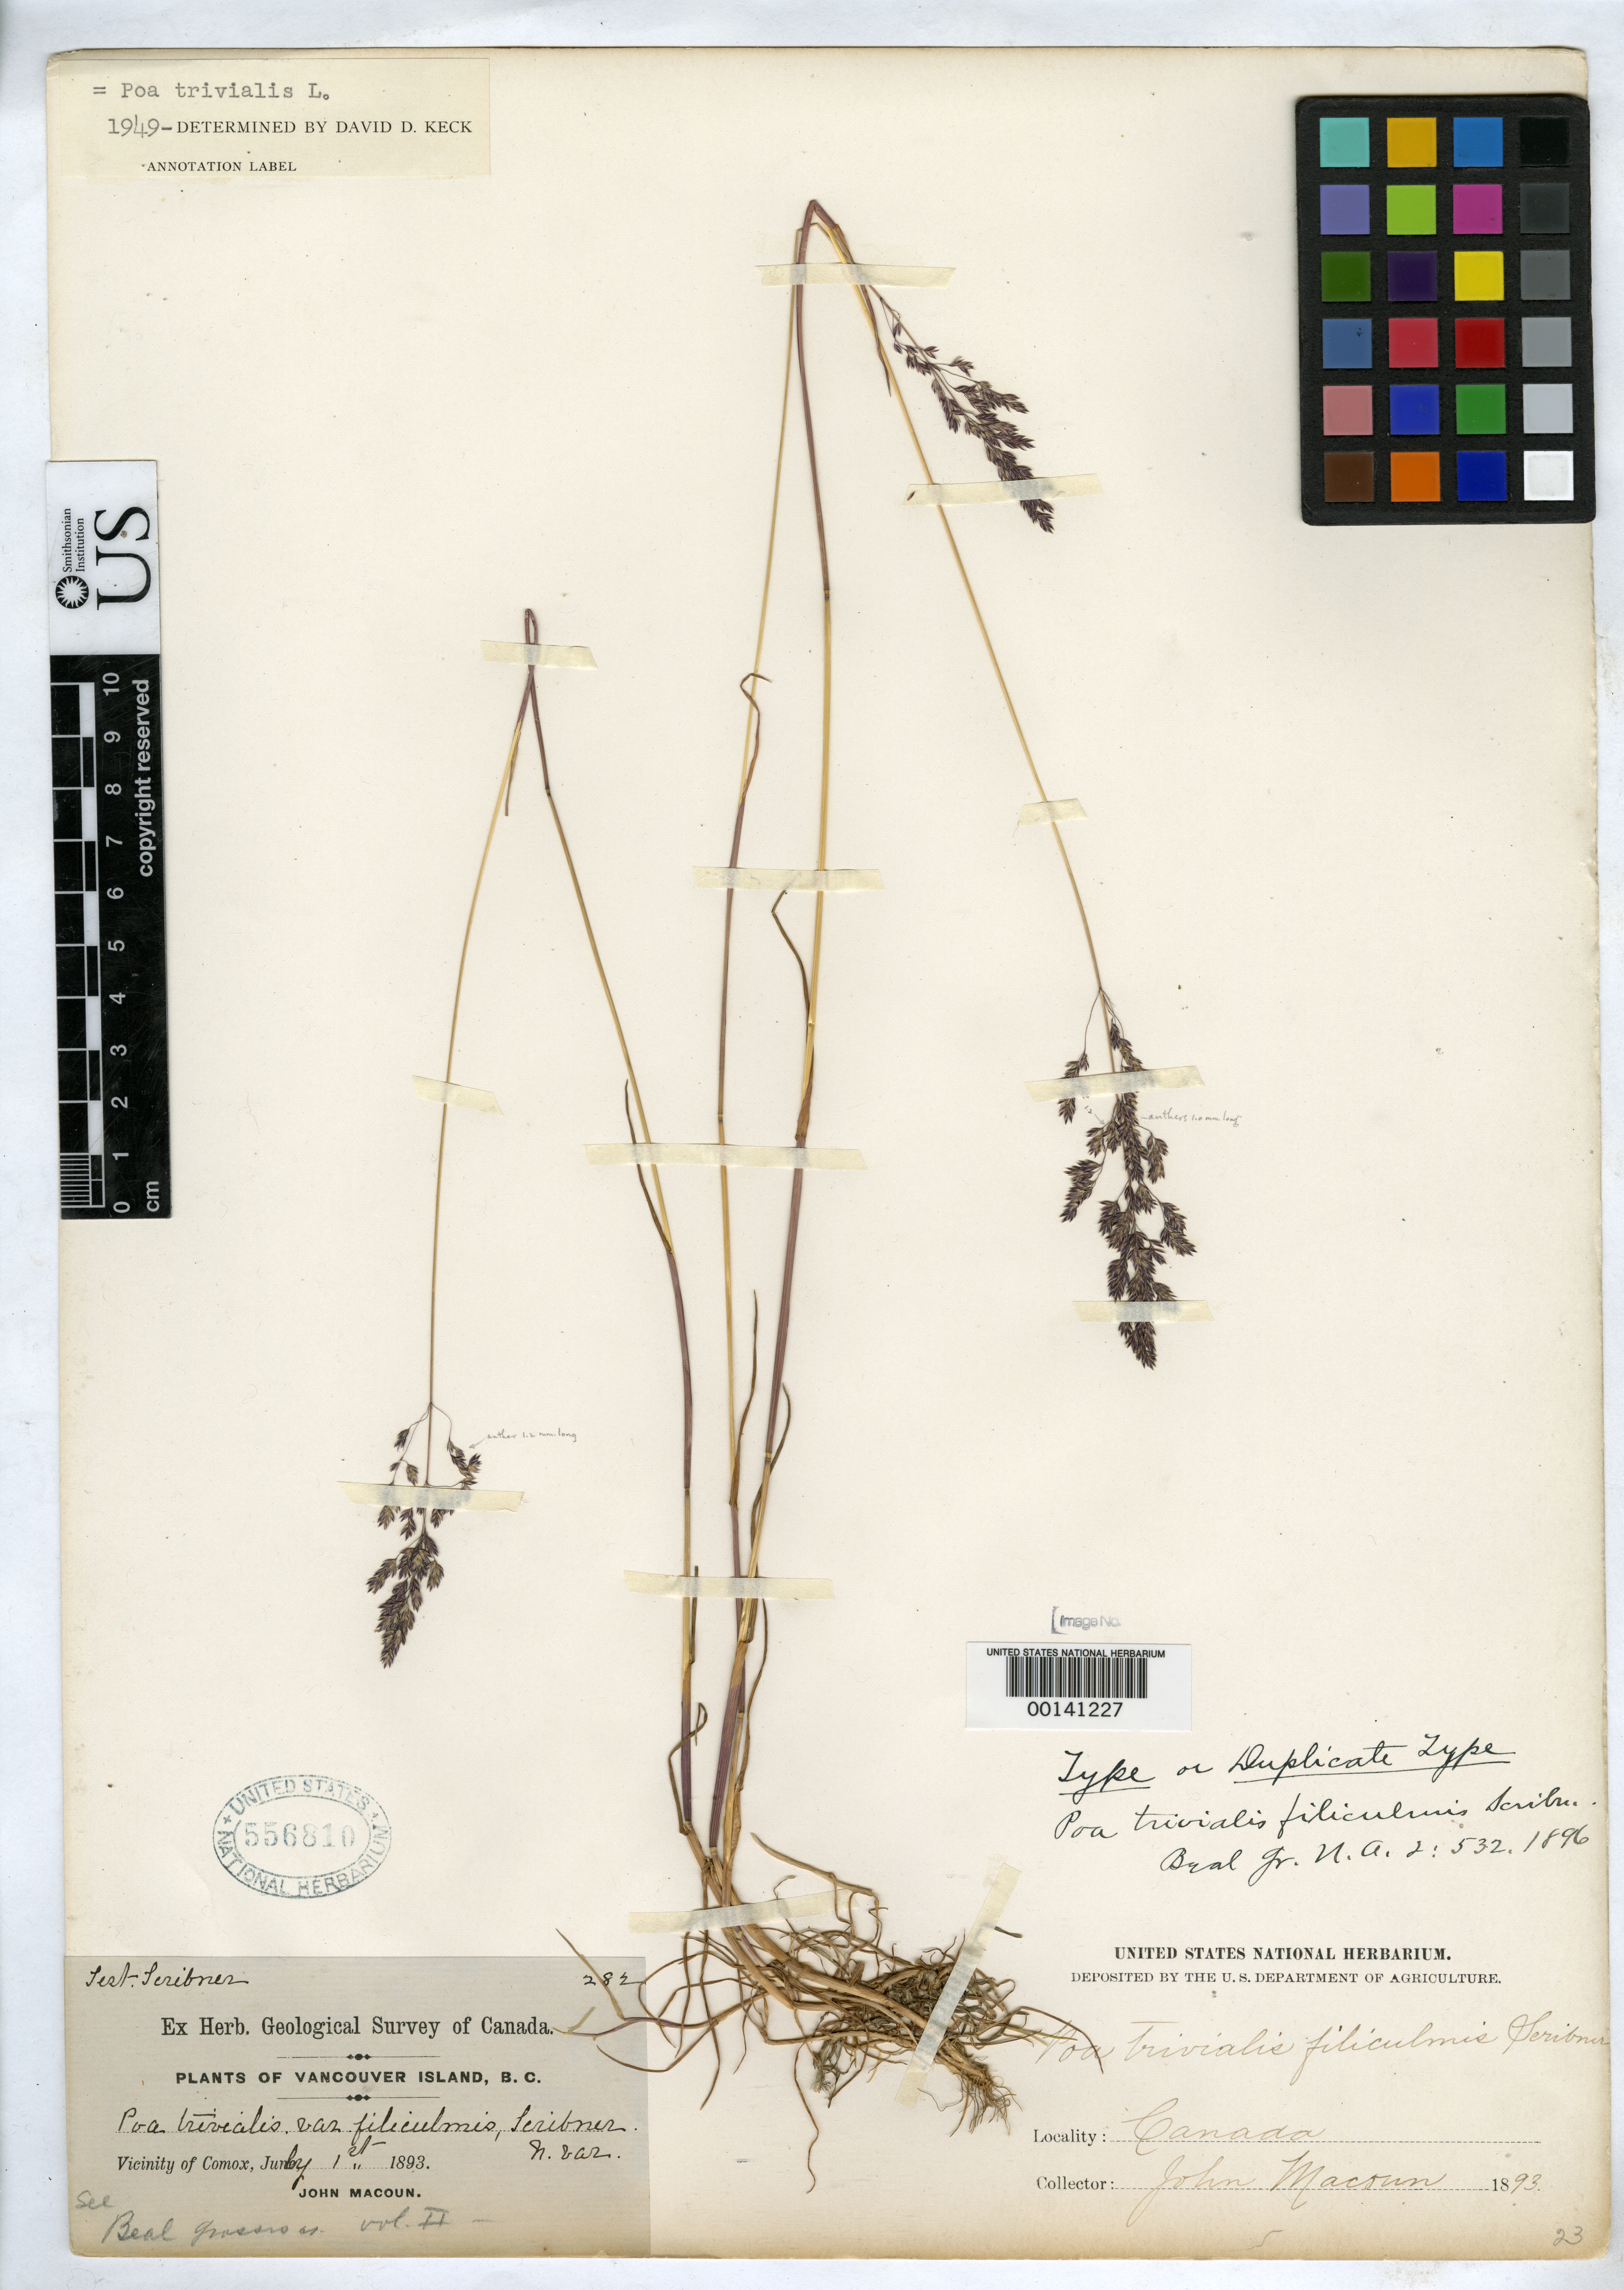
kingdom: Plantae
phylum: Tracheophyta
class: Liliopsida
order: Poales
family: Poaceae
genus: Poa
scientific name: Poa trivialis var. filiculmis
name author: Scribn. in W.J. Beal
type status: Holotype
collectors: J. Macoun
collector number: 282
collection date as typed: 01 Jul 1893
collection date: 1893-07-01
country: Canada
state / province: British Columbia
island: Vancouver Island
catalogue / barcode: US 556810